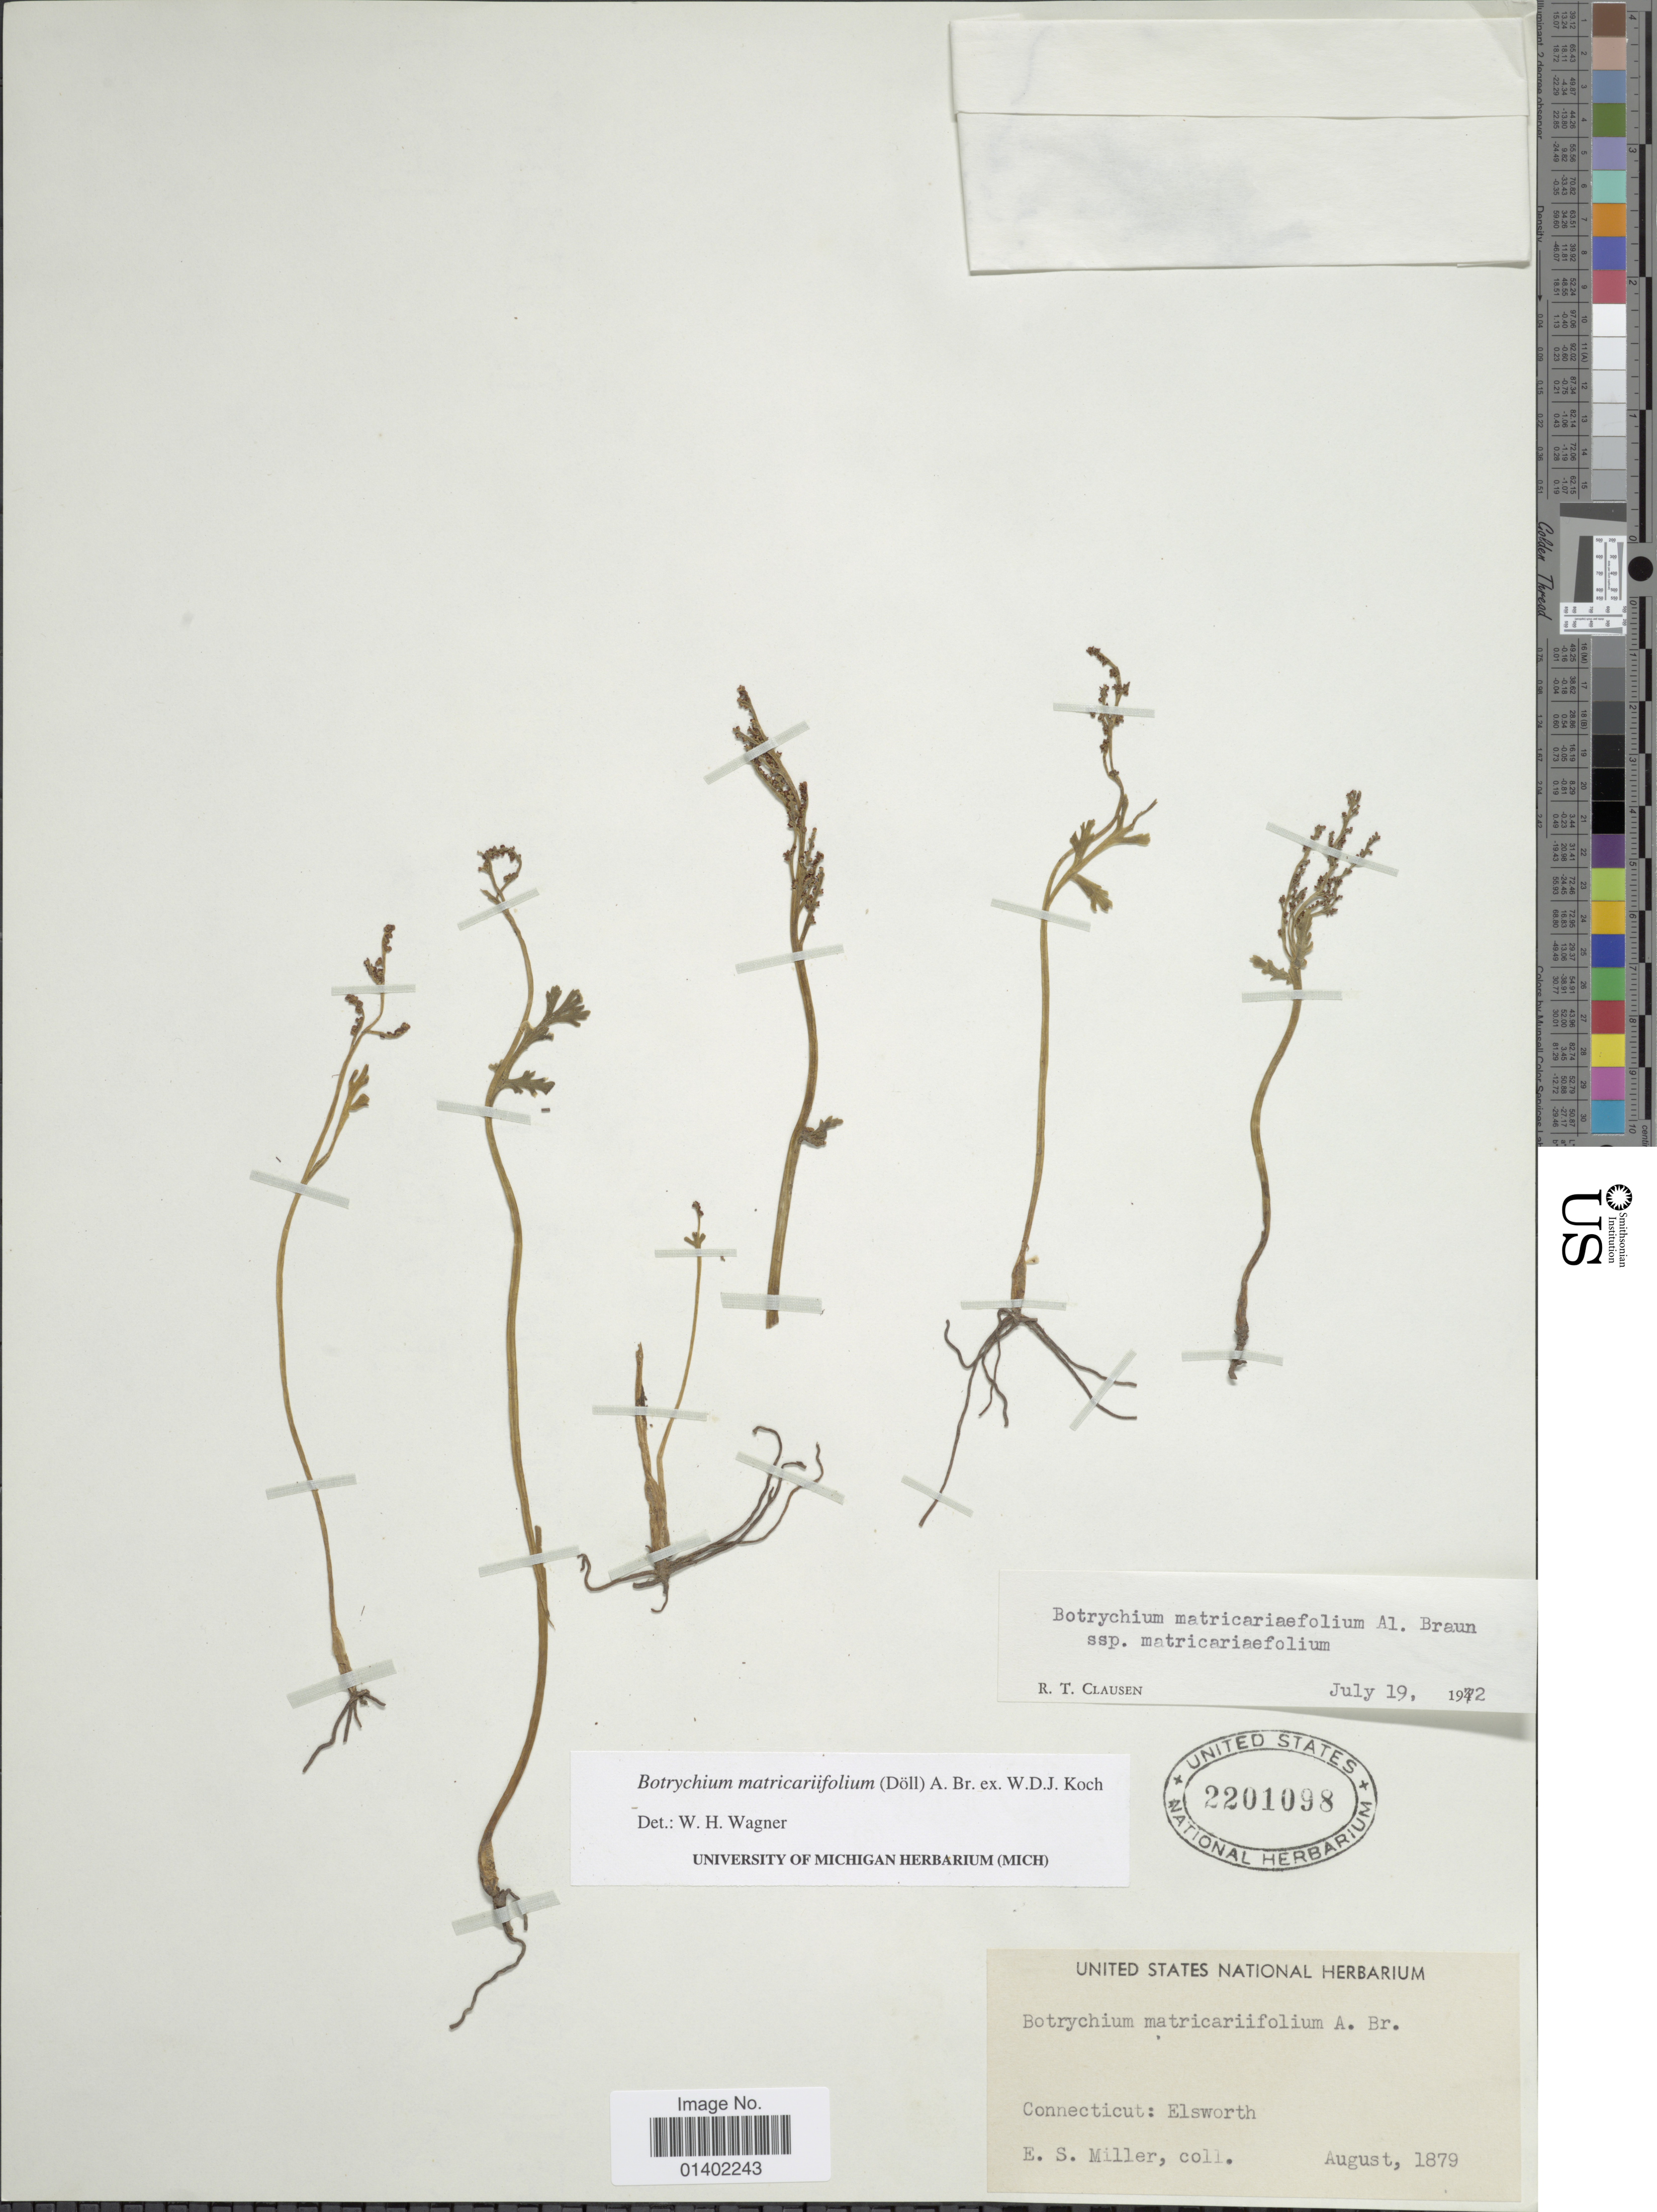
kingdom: Plantae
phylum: Tracheophyta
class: Polypodiopsida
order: Ophioglossales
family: Ophioglossaceae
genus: Botrychium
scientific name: Botrychium matricariifolium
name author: (A. Braun ex Dowell) A. Braun ex Koch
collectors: E. S. Miller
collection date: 1879-08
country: United States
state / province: Connecticut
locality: Elsworth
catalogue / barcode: US 2201098